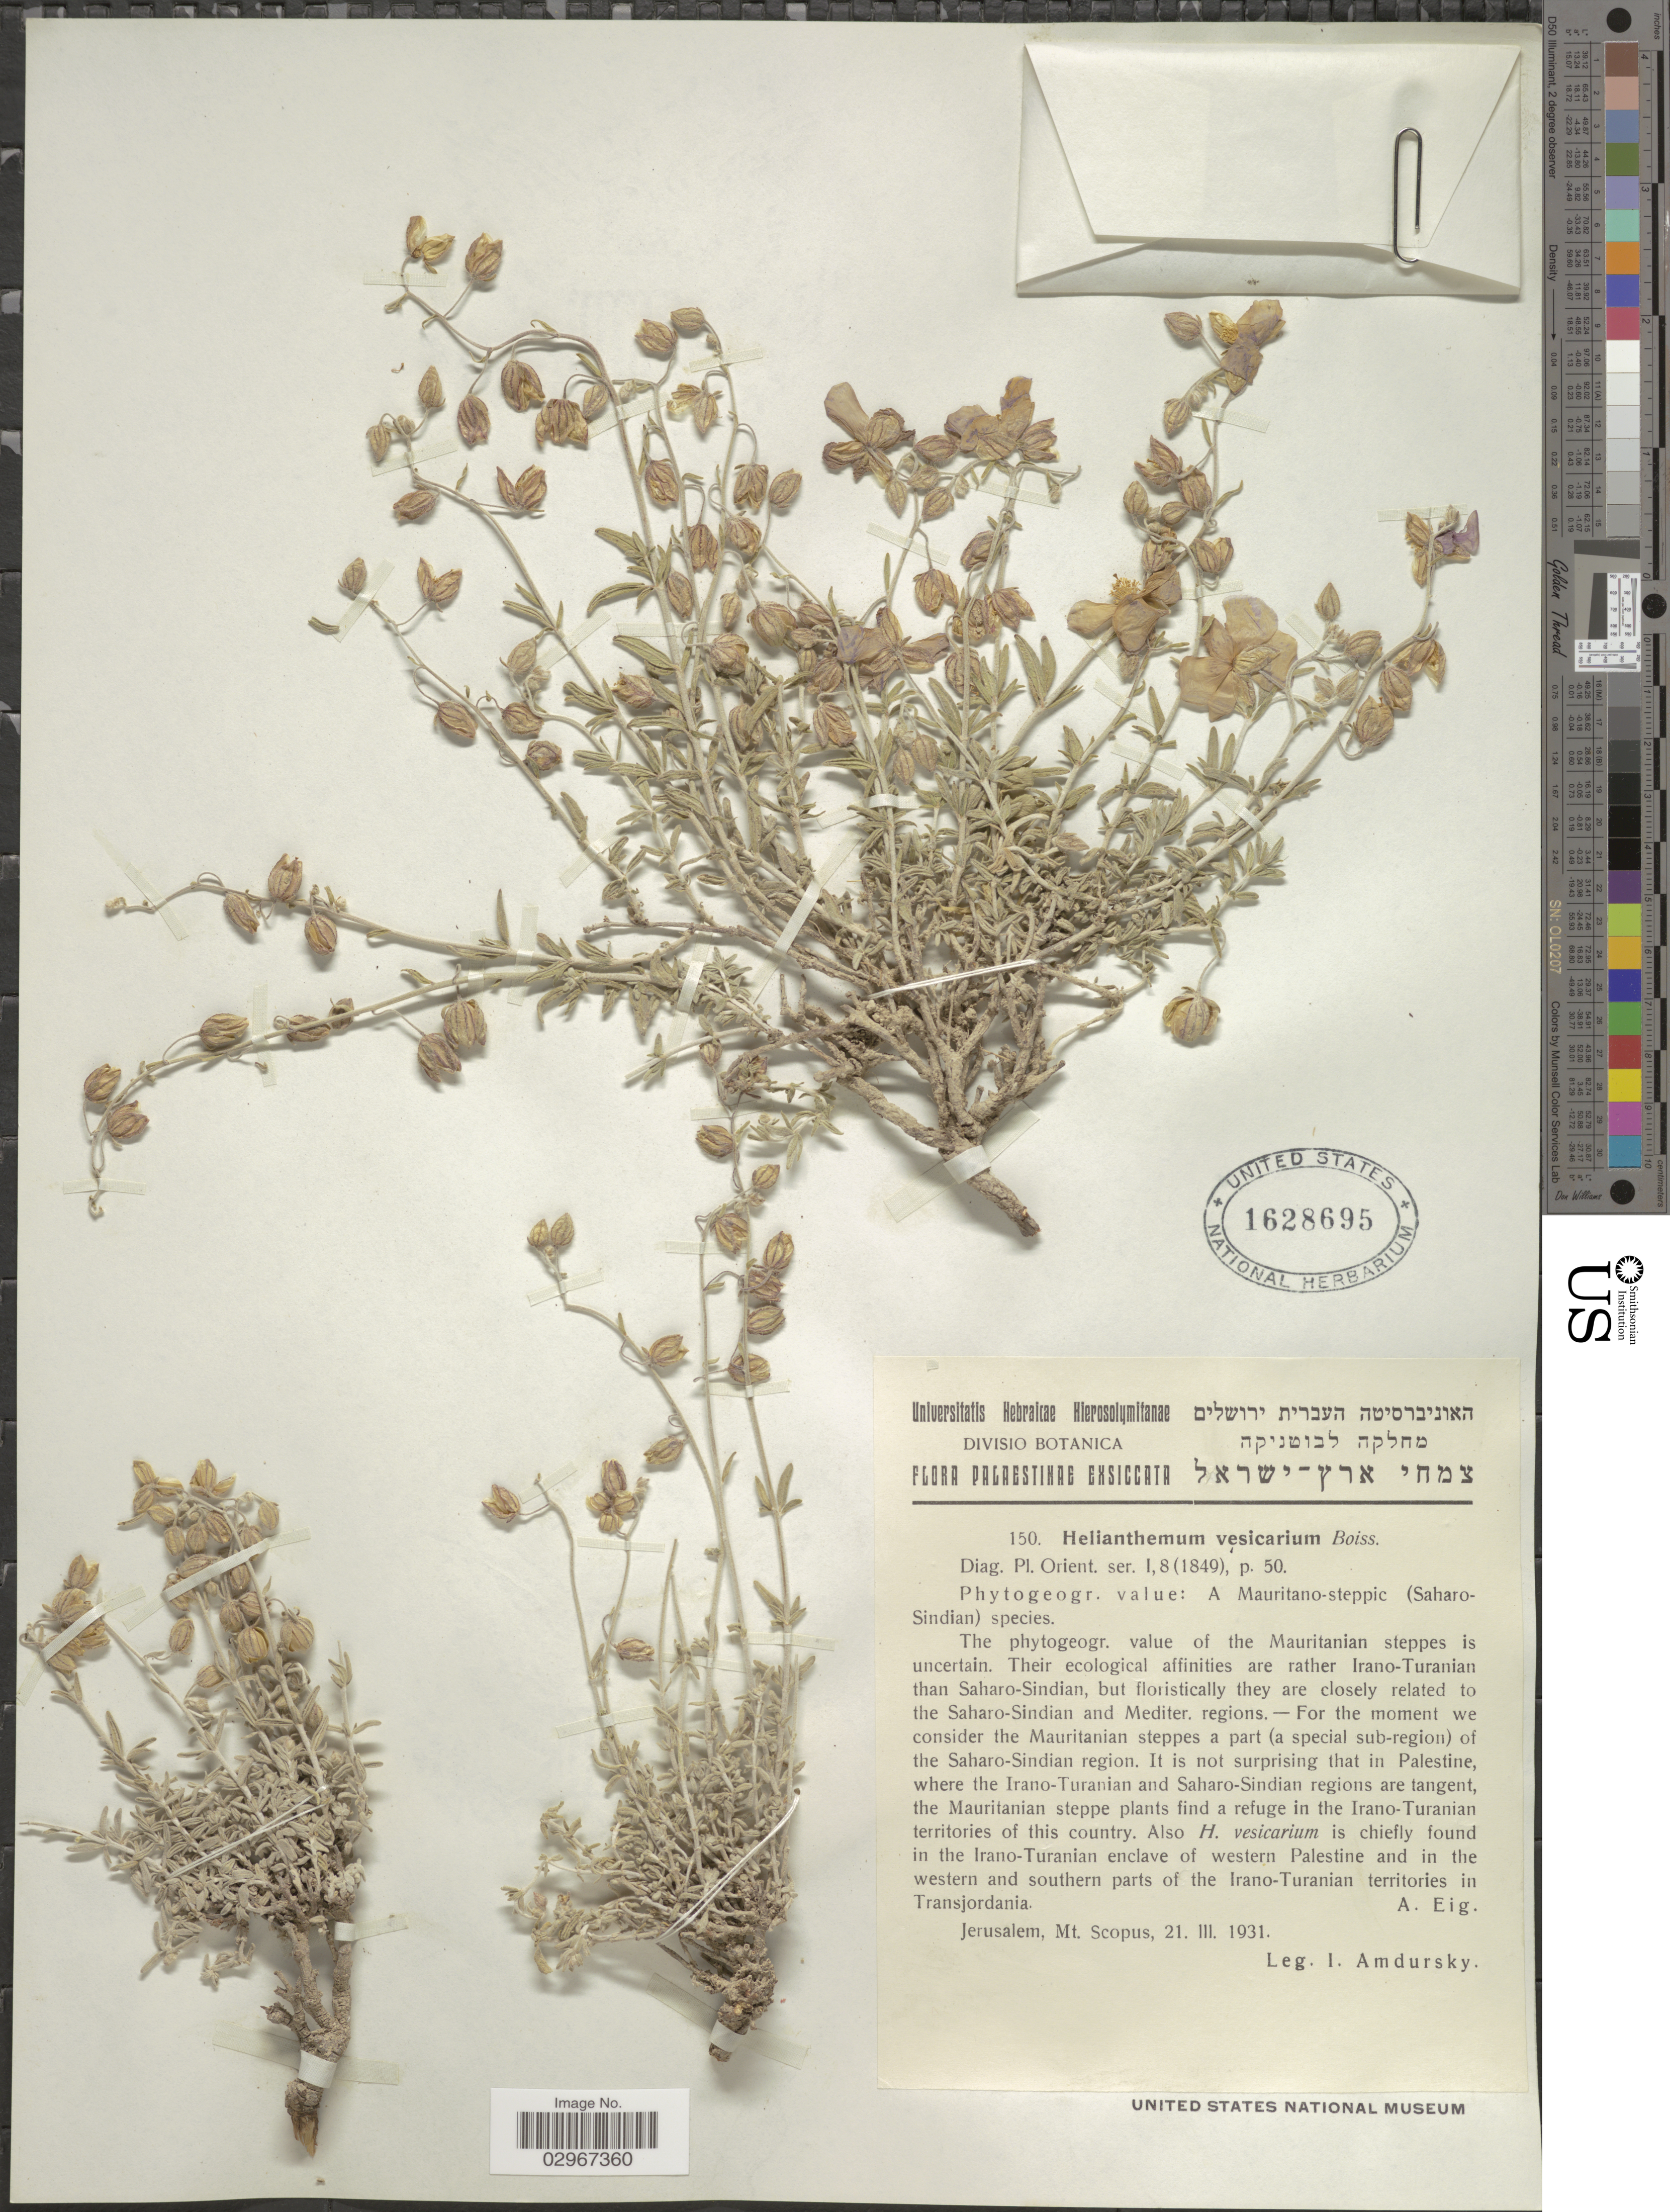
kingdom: Plantae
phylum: Tracheophyta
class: Magnoliopsida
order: Malvales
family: Cistaceae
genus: Helianthemum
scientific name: Helianthemum vesicarium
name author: Boiss.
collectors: I. Amdursky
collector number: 150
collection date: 1931-03-21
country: Israel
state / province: Jerusalem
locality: In the Irano-Turanian enclave of western Palestine and in the western and southern parts of the Irano-Turanian territories in Transjordania, Mt. Scopus.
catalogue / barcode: US 1628695